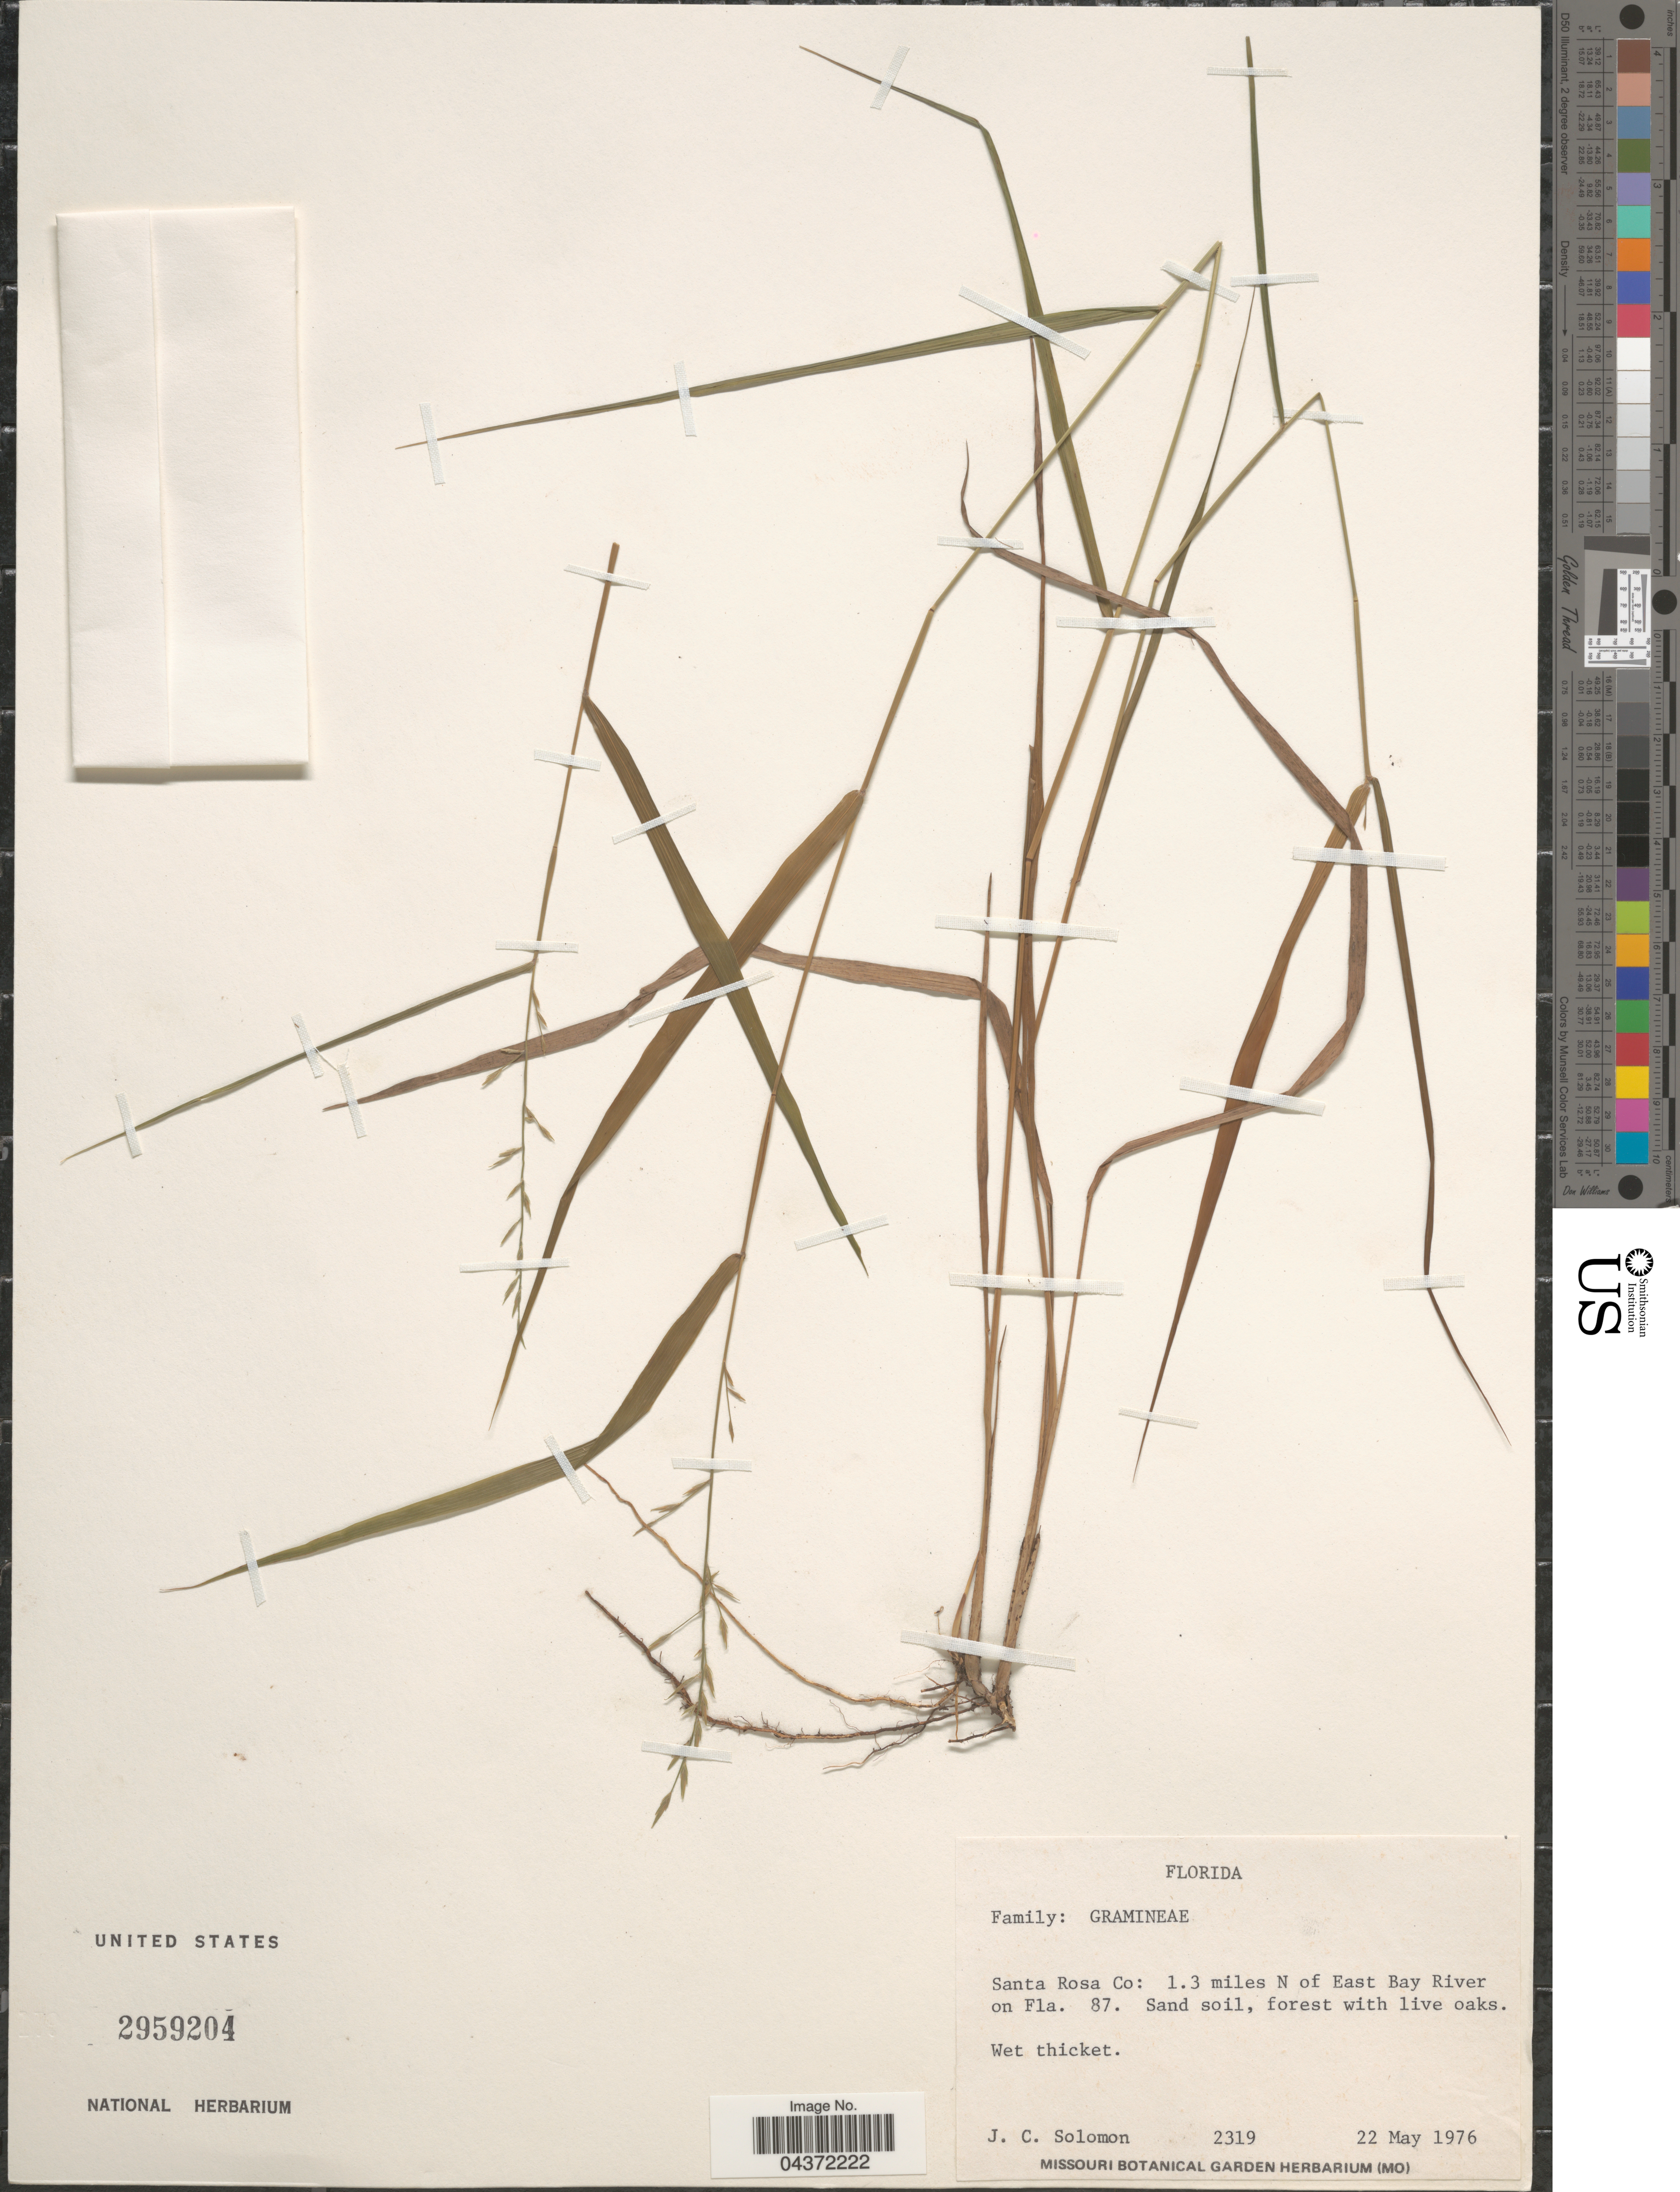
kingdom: Plantae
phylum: Tracheophyta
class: Liliopsida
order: Poales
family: Poaceae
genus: Eragrostis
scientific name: Eragrostis sp.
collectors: J. C. Solomon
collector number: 2319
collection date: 1976-05-22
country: United States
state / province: Florida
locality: Santa Rosa Co: 1.3 miles N of East Bay River on Fla. 87.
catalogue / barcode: US 2959204